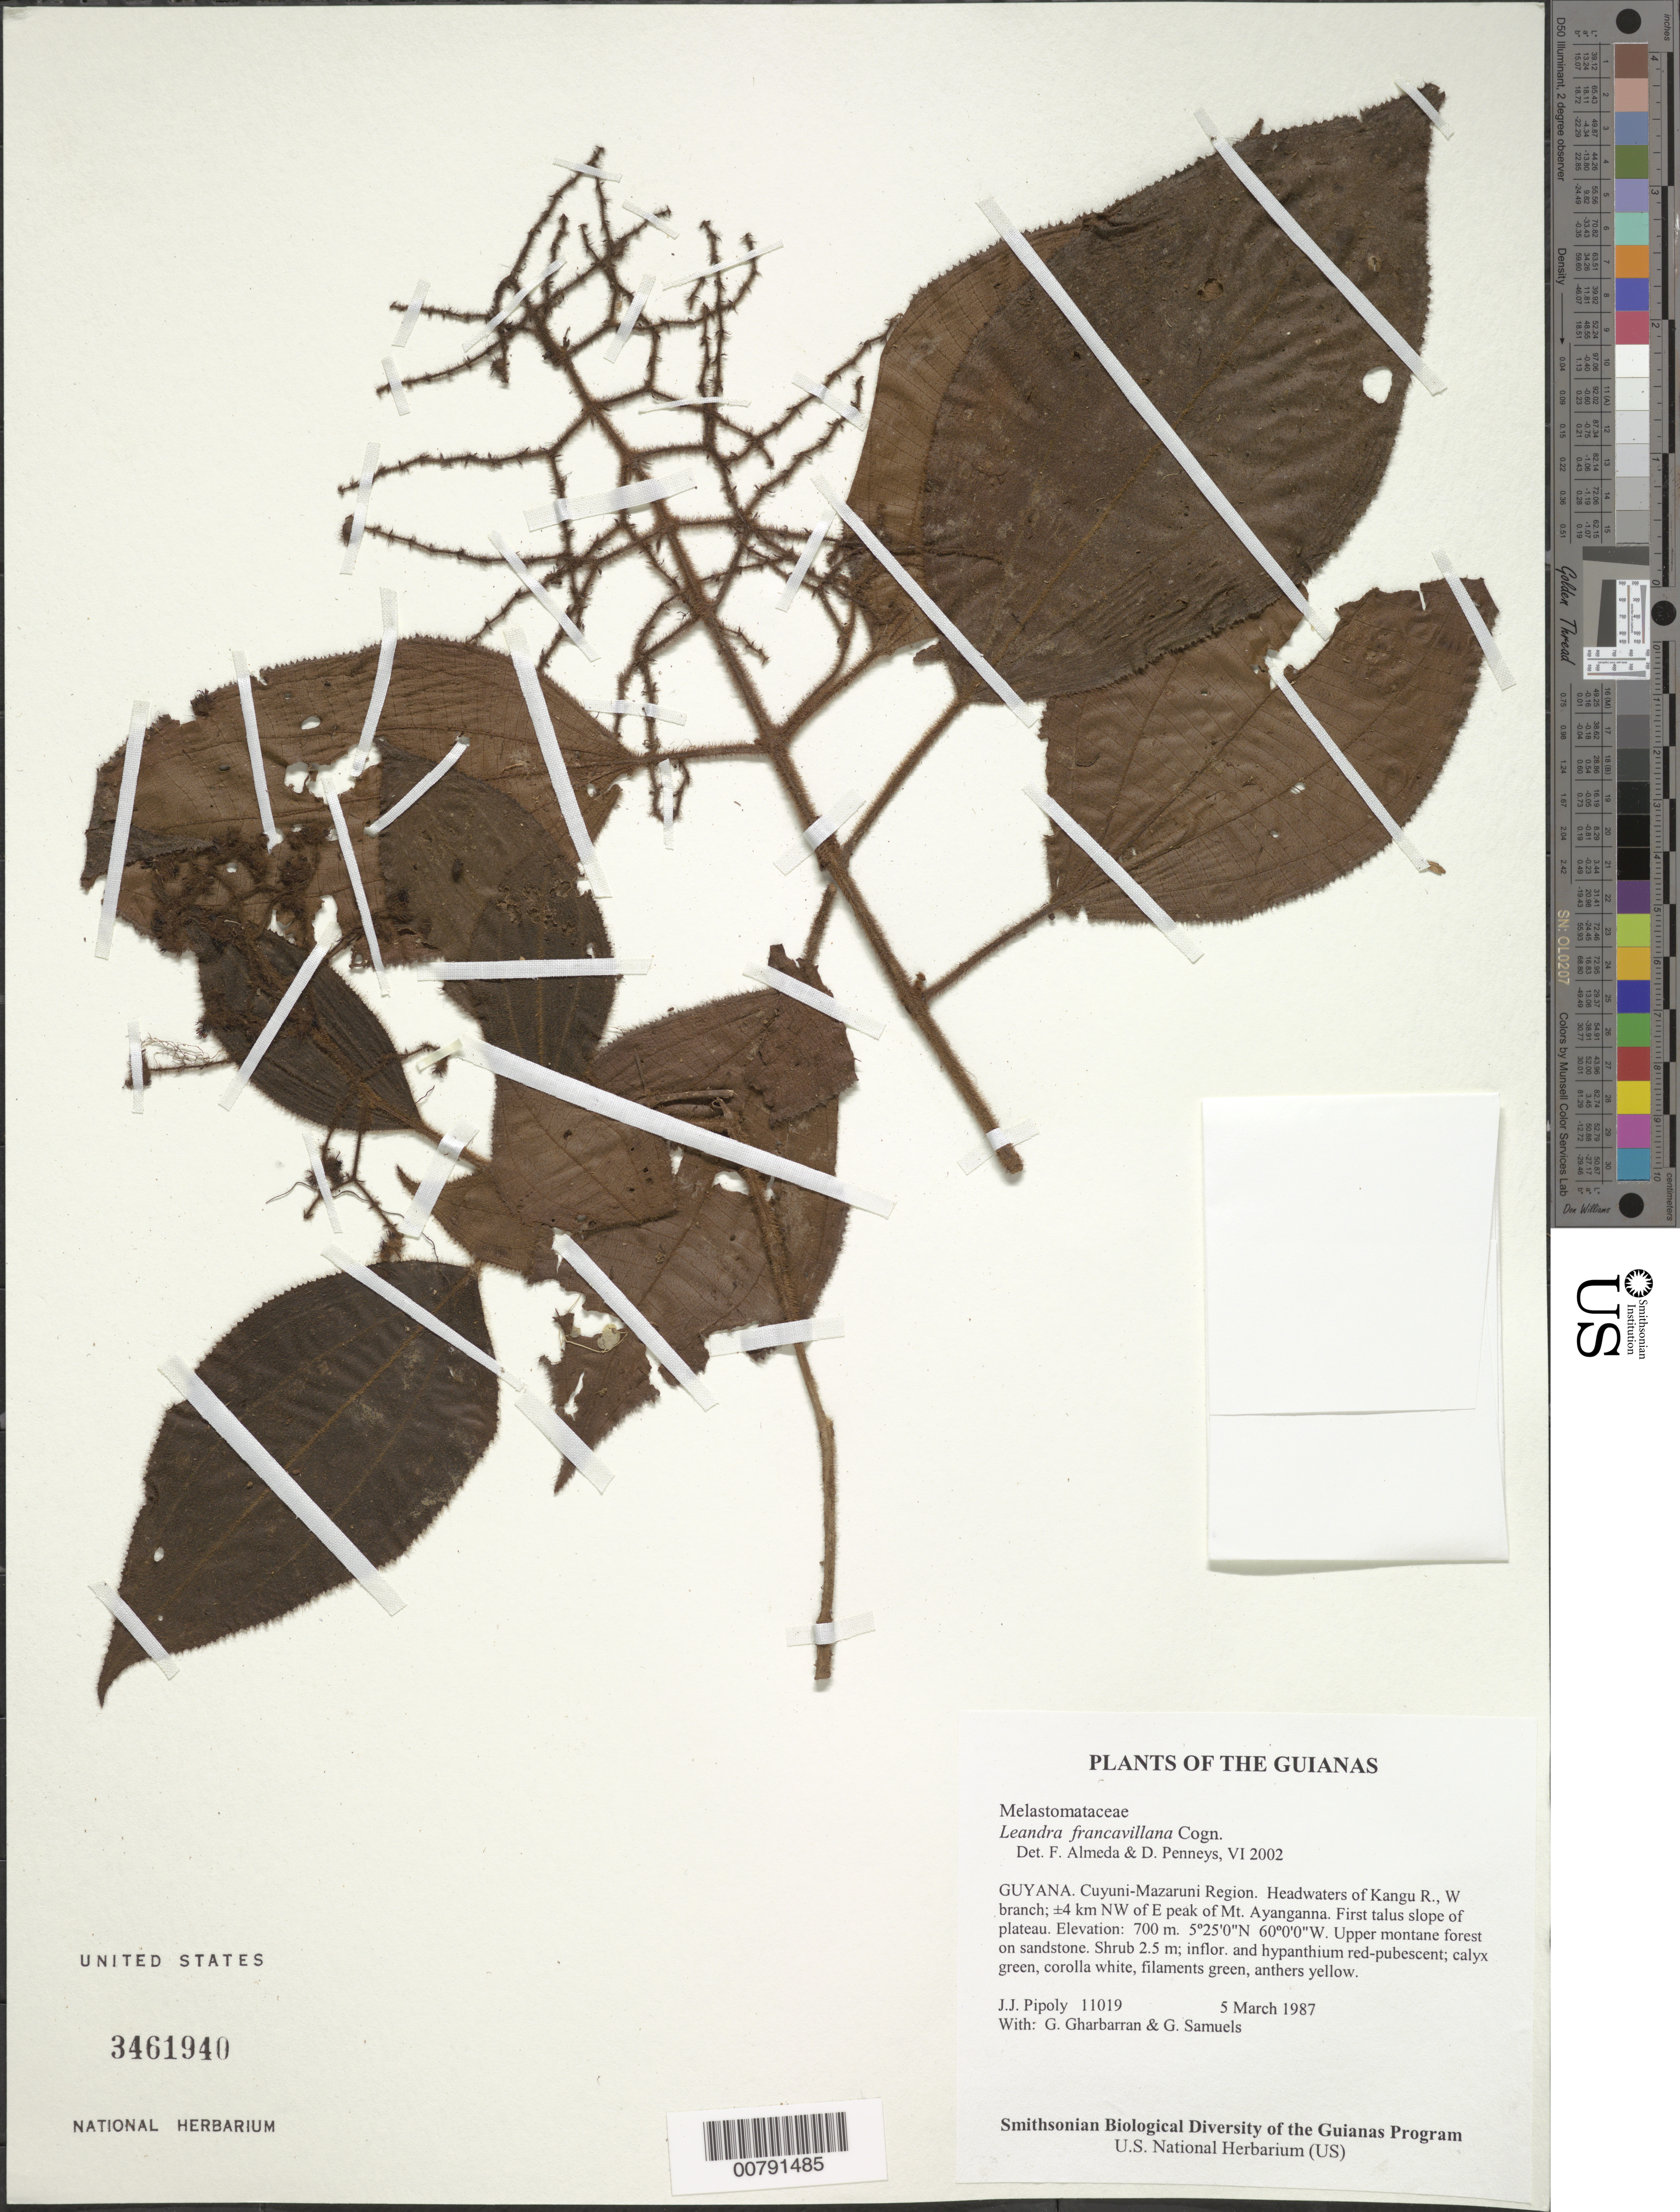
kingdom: Plantae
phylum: Tracheophyta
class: Magnoliopsida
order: Myrtales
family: Melastomataceae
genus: Leandra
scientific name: Leandra francavillana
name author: Cogn.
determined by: Almeda, F.; Penneys, D. S.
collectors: J. J. Pipoly, G. Gharbarran & G. Samuels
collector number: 11019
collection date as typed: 5 March 1987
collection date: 1987-03-05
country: Guyana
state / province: Cuyuni-Mazaruni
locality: Headwaters of Kangu R., W branch; ±4 km NW of E peak of Mt. Ayanganna. First talus slope of plateau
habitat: Upper montane forest on sandstone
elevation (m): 700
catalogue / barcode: US 3461940